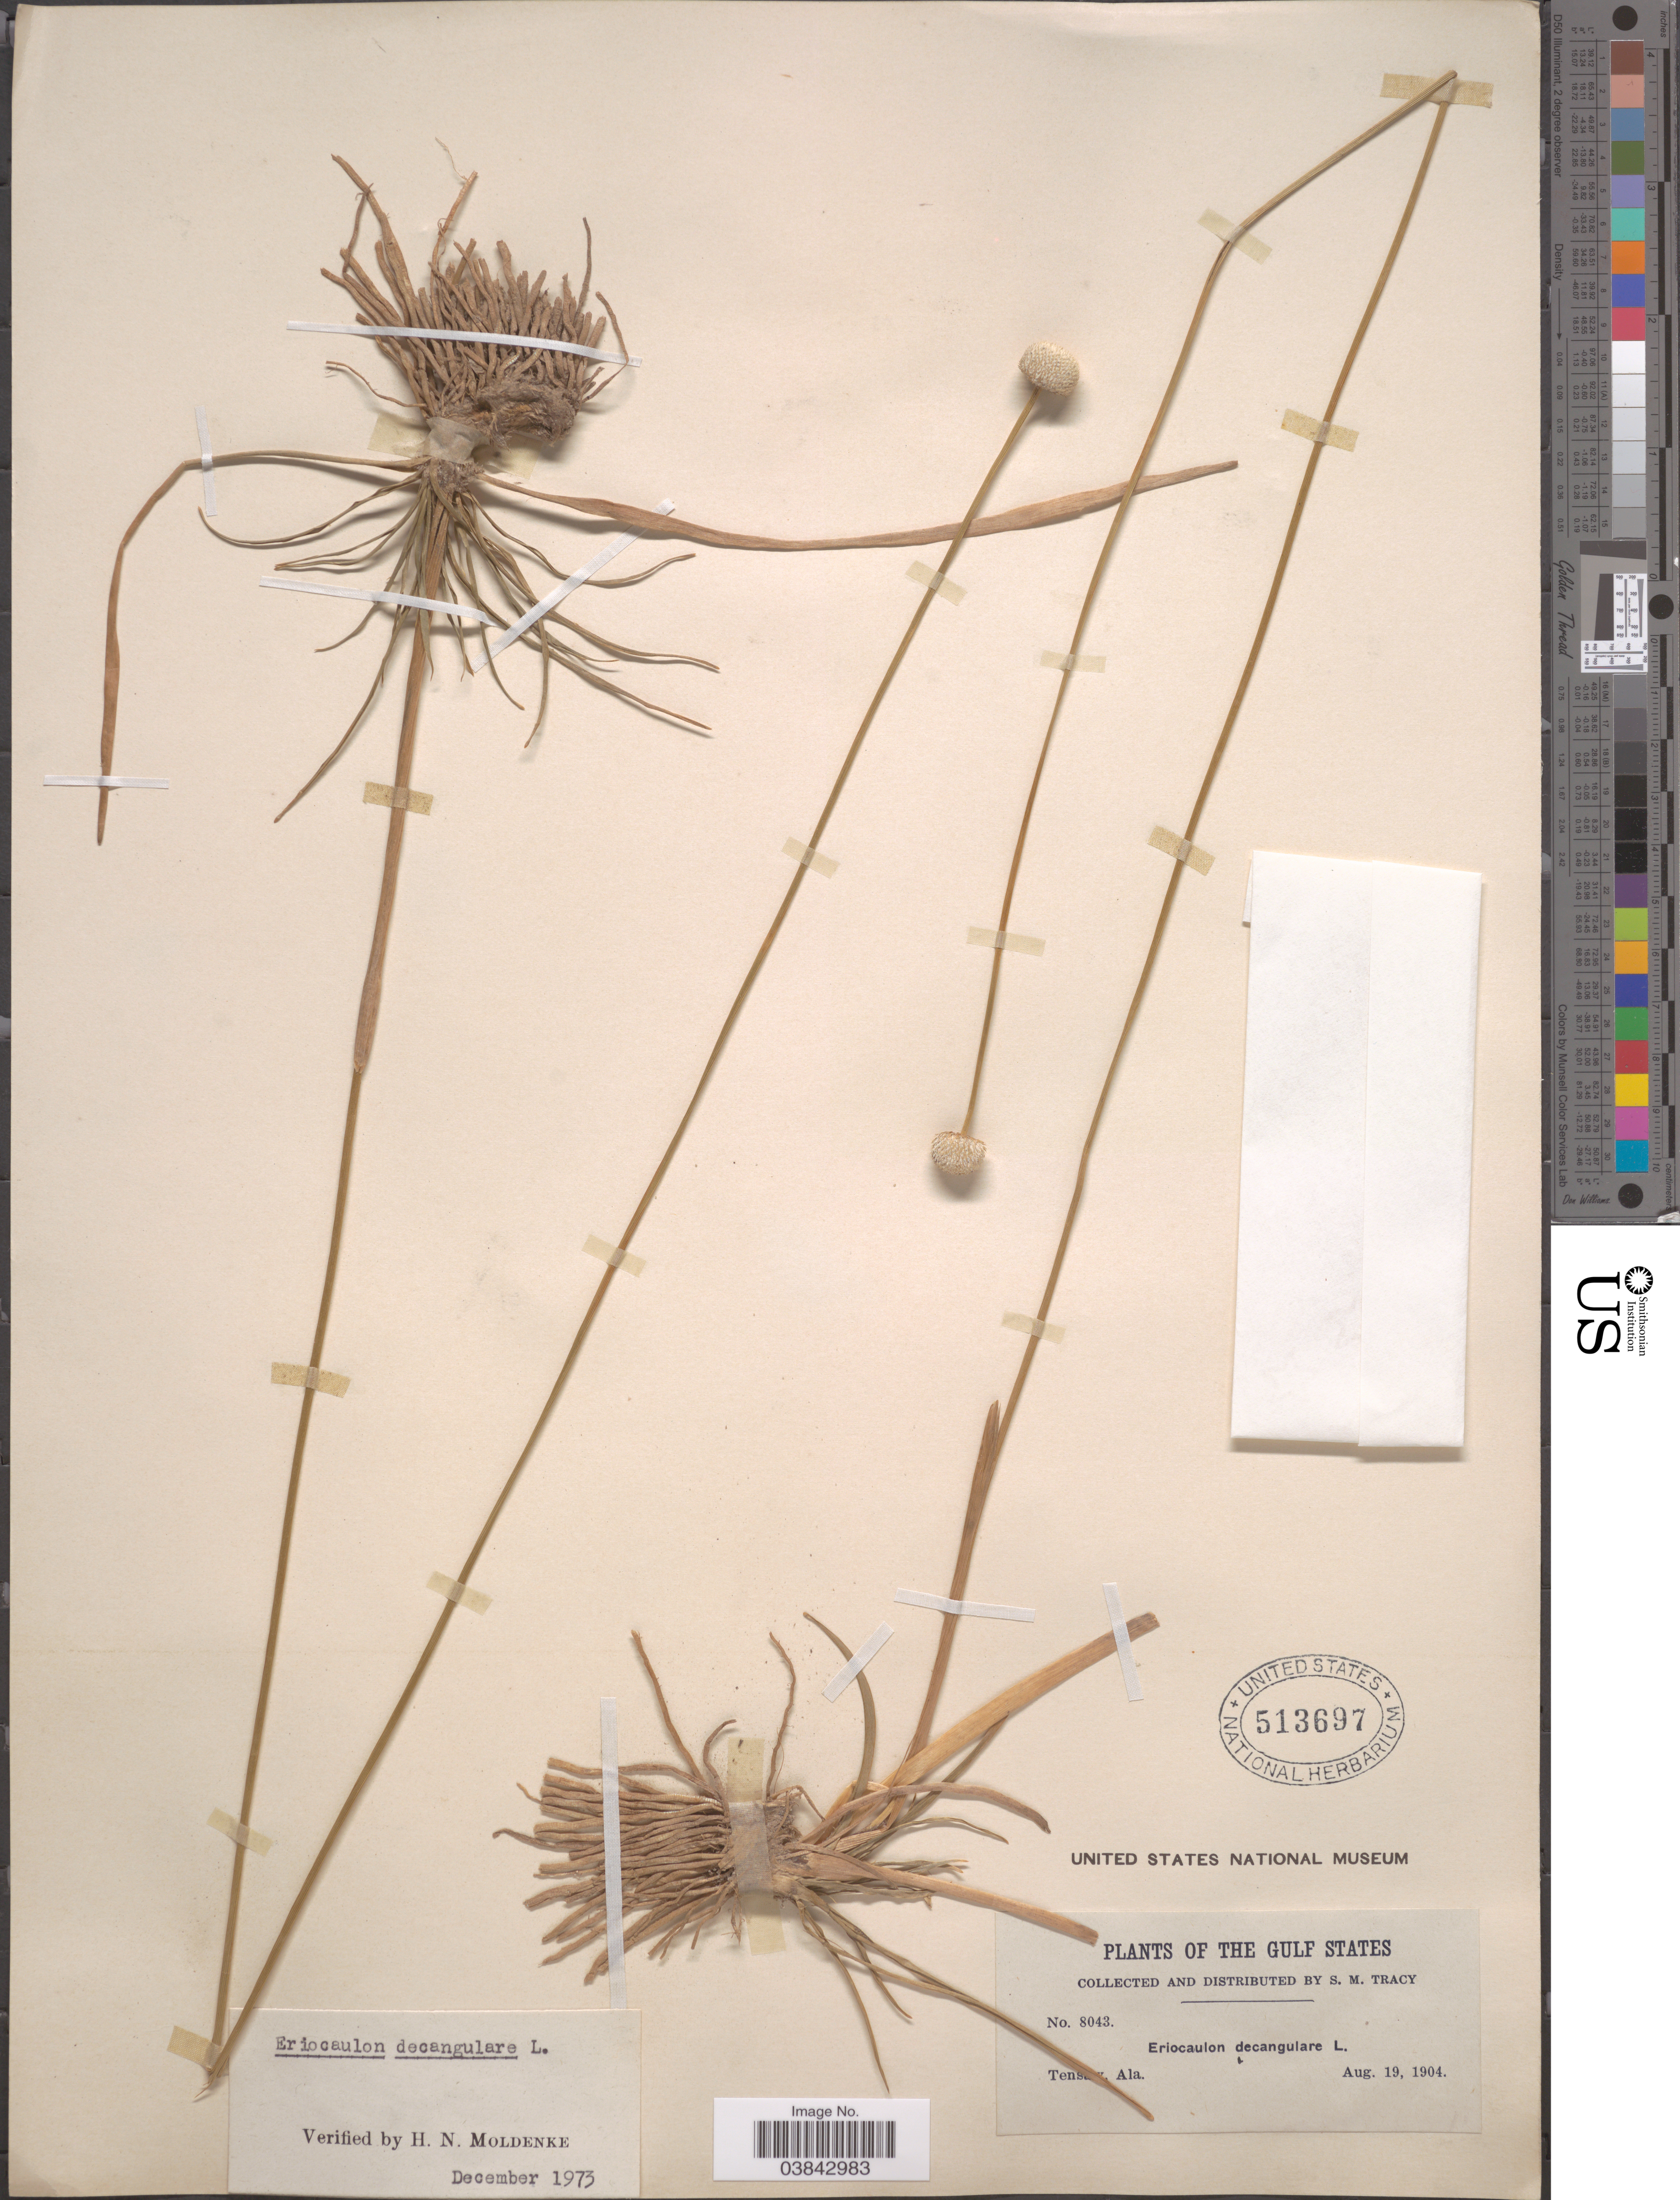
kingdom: Plantae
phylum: Tracheophyta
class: Liliopsida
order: Poales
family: Eriocaulaceae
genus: Eriocaulon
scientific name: Eriocaulon decangulare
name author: L.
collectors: S. M. Tracy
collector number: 8043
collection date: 1904-08-19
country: United States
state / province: Alabama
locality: Tensaw.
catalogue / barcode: US 513697